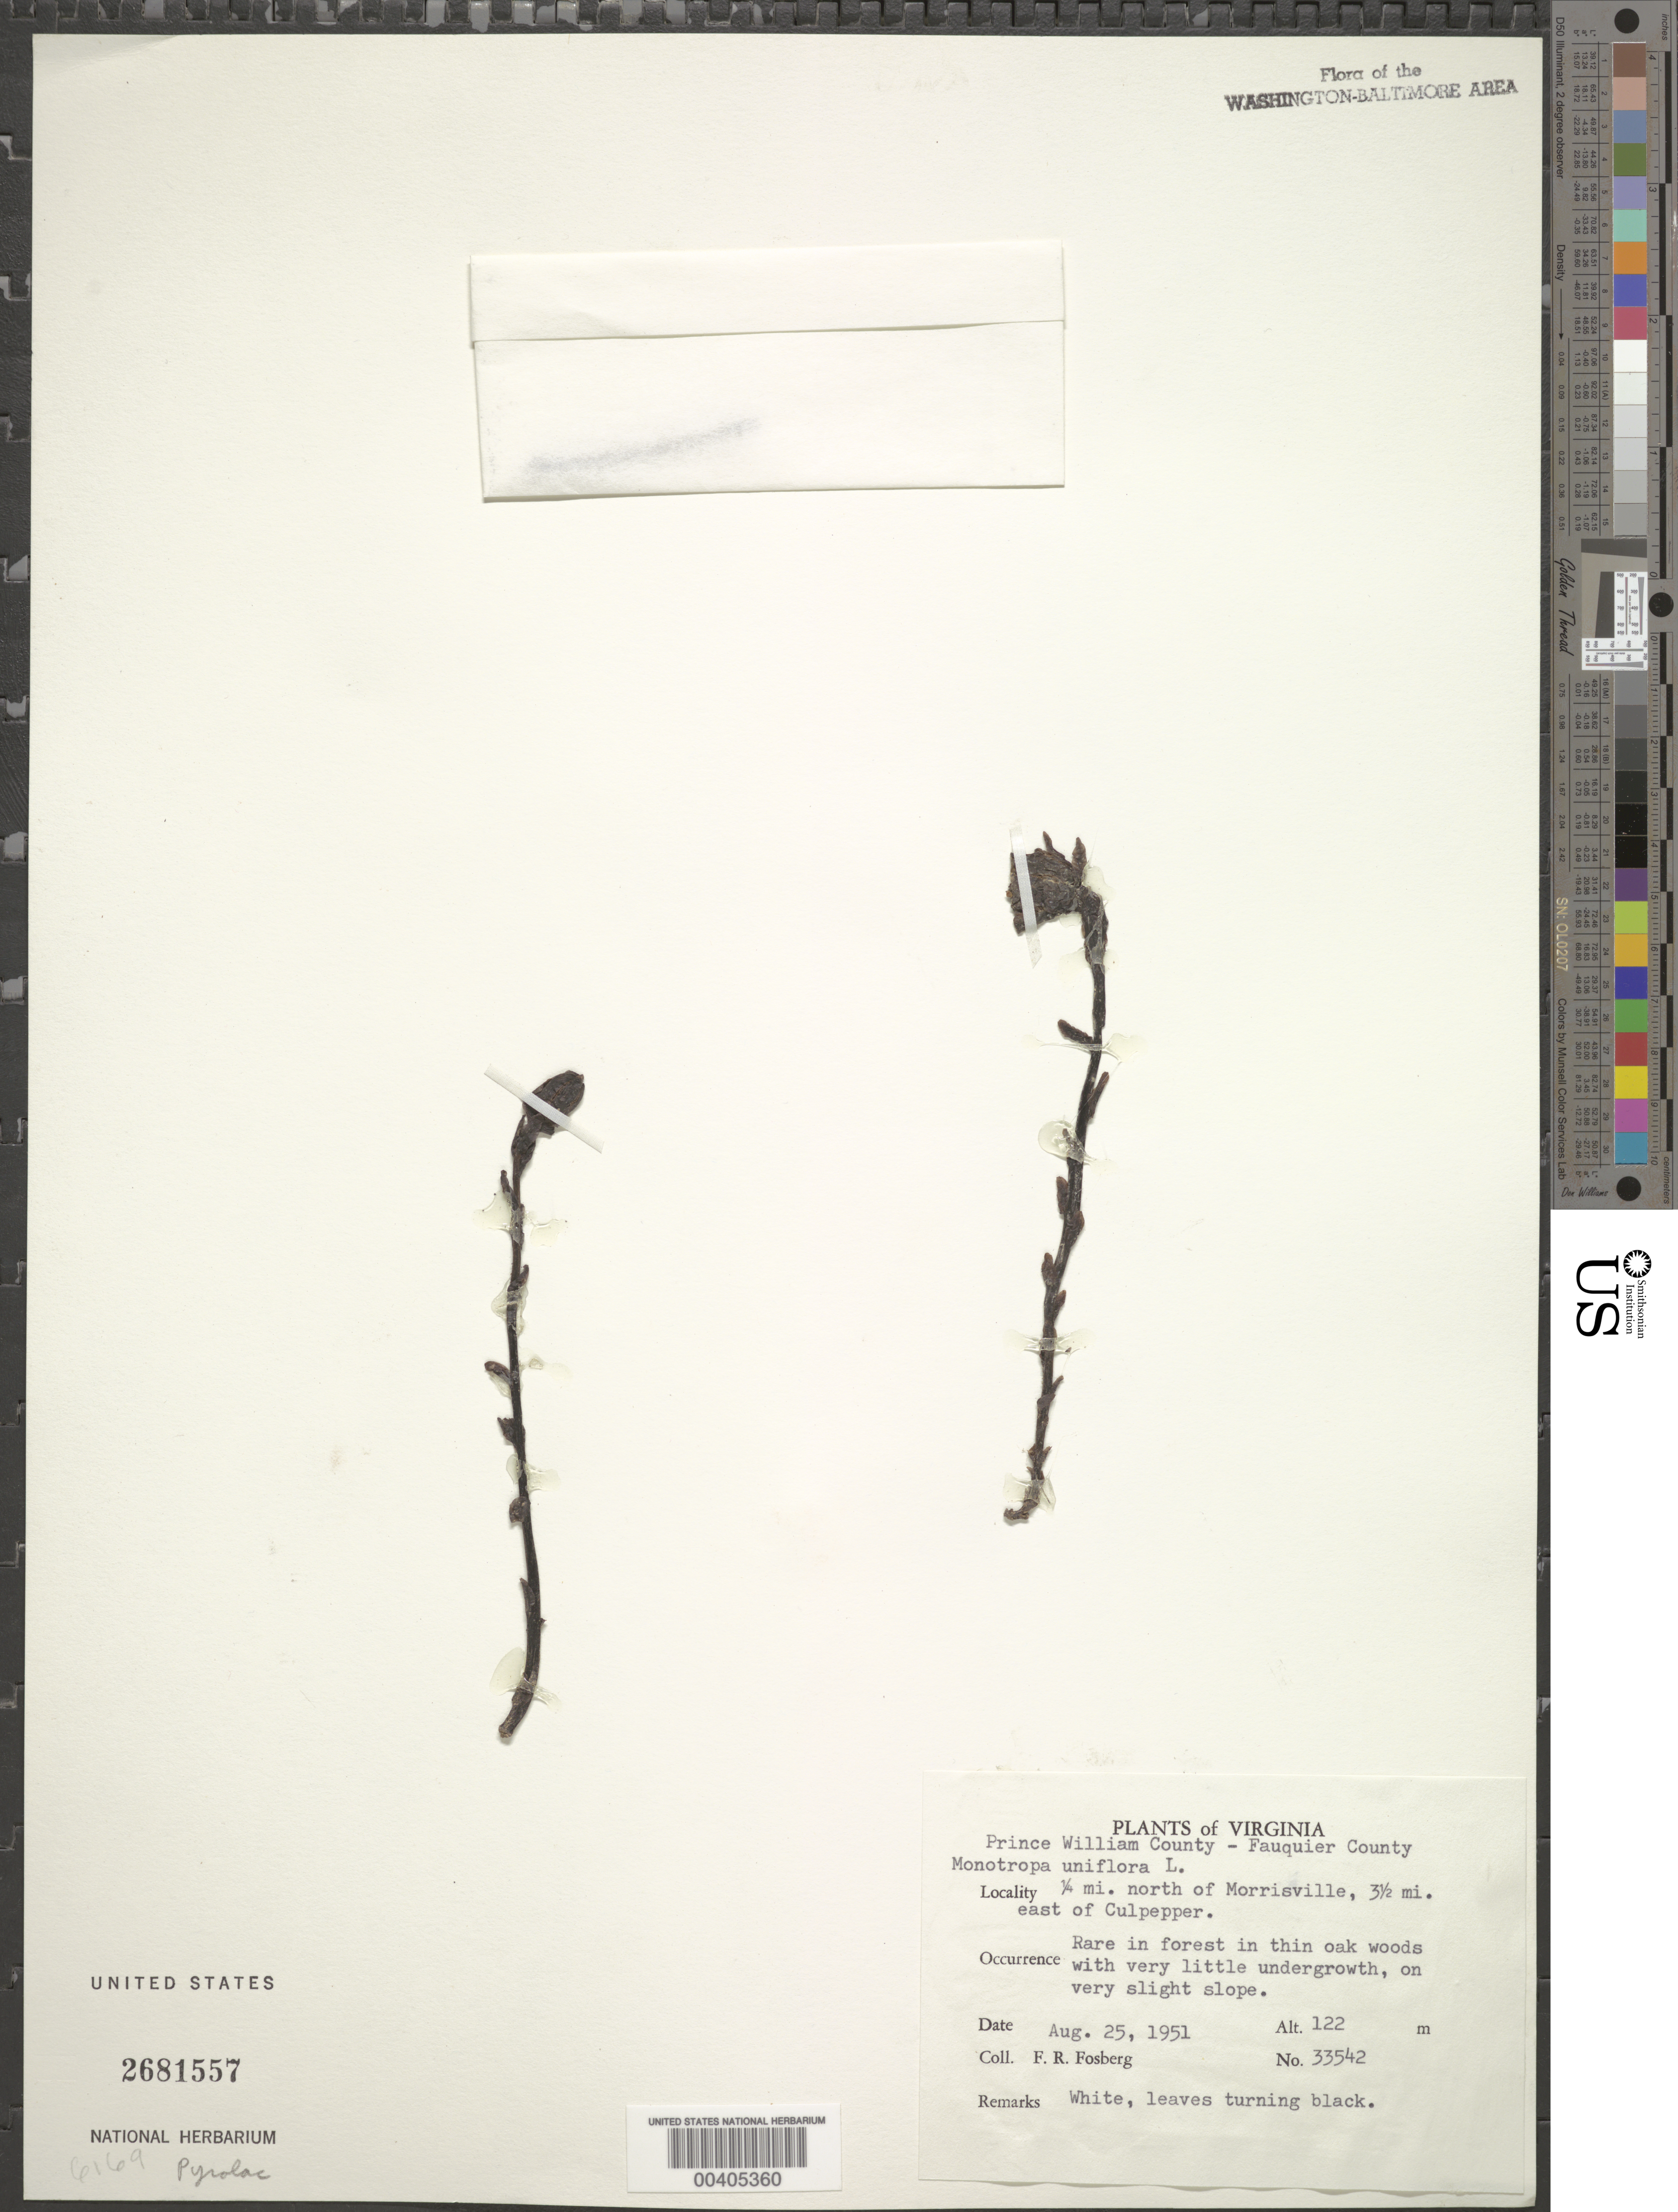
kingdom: Plantae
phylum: Tracheophyta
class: Magnoliopsida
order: Ericales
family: Ericaceae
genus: Monotropa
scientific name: Monotropa uniflora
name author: L.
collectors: F. R. Fosberg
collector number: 33542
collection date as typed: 25 Aug 1951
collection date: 1951-08-25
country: United States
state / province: Virginia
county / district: Fauquier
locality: North of Morrisville and east of Culpeper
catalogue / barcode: US 2681557